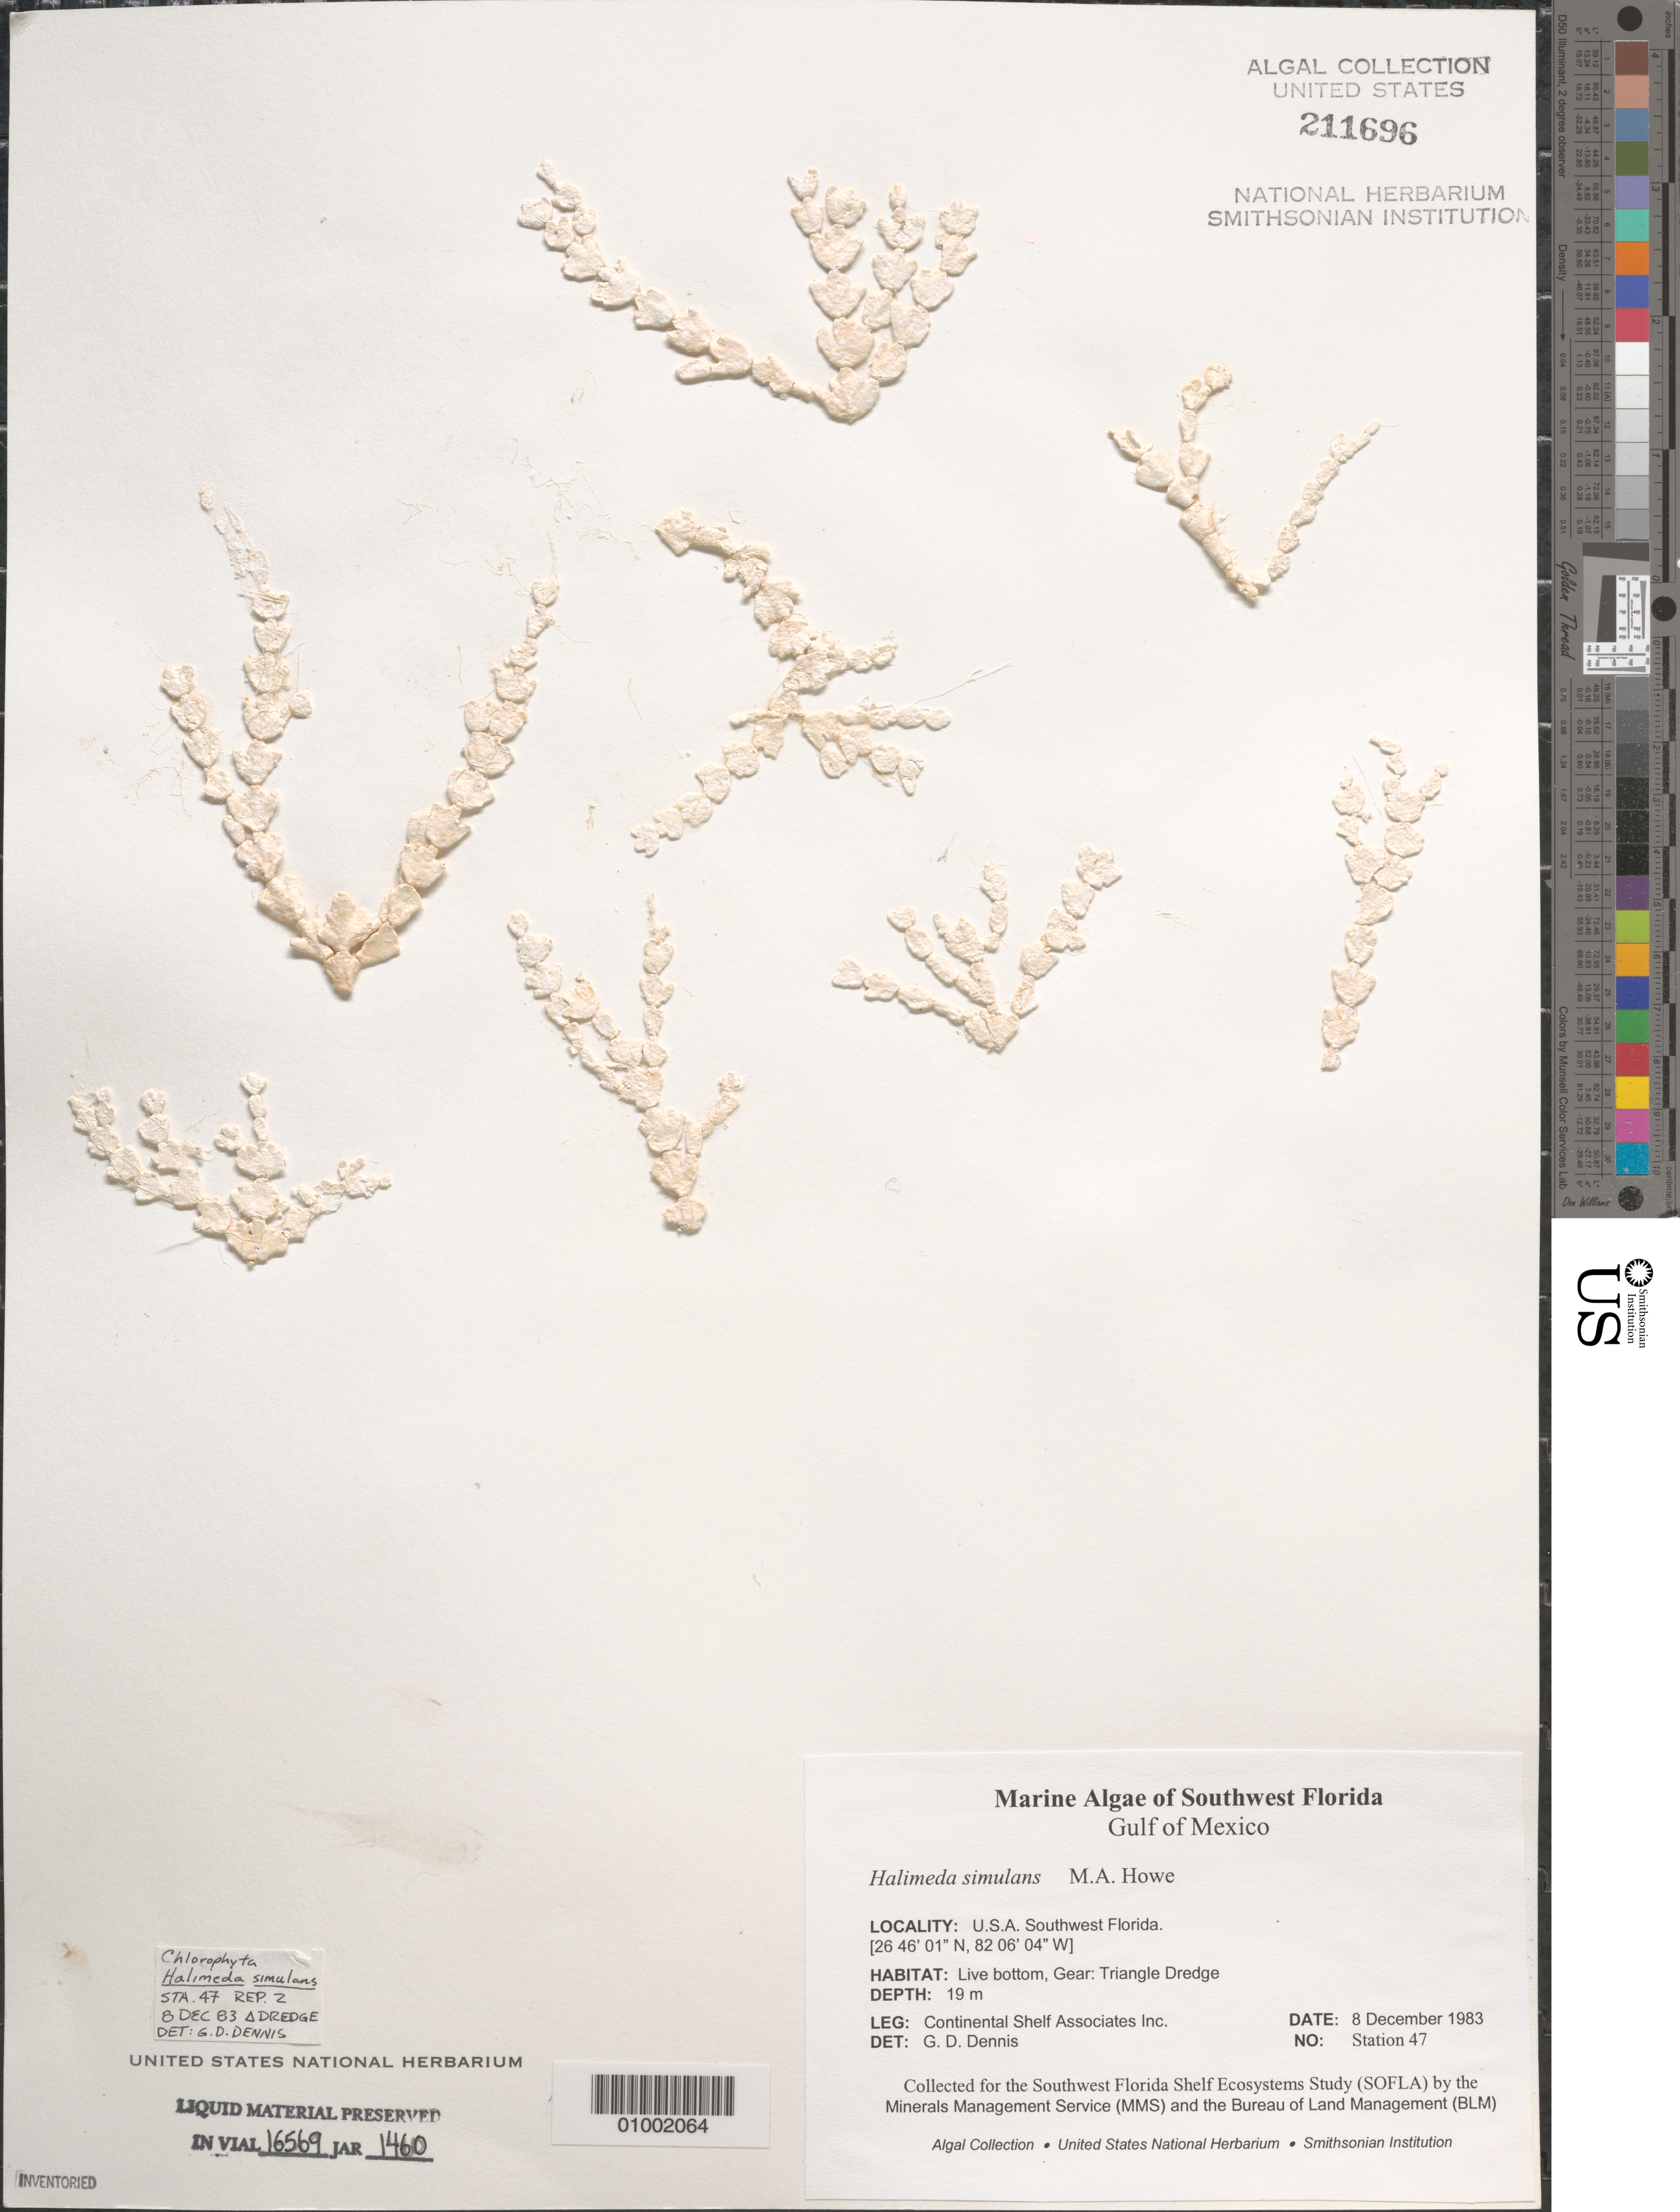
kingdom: Plantae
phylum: Chlorophyta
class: Ulvophyceae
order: Bryopsidales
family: Halimedaceae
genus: Halimeda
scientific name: Halimeda simulans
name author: M. Howe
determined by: Dennis, G. D.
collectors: Continental Shelf Associates Inc.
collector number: Station 47 Repl 2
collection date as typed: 08 Dec 1983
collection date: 1983-12-08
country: United States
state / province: Florida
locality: Gulf of Mexico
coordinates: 26 46'01"N, 82 06'04"W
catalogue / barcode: US 211696